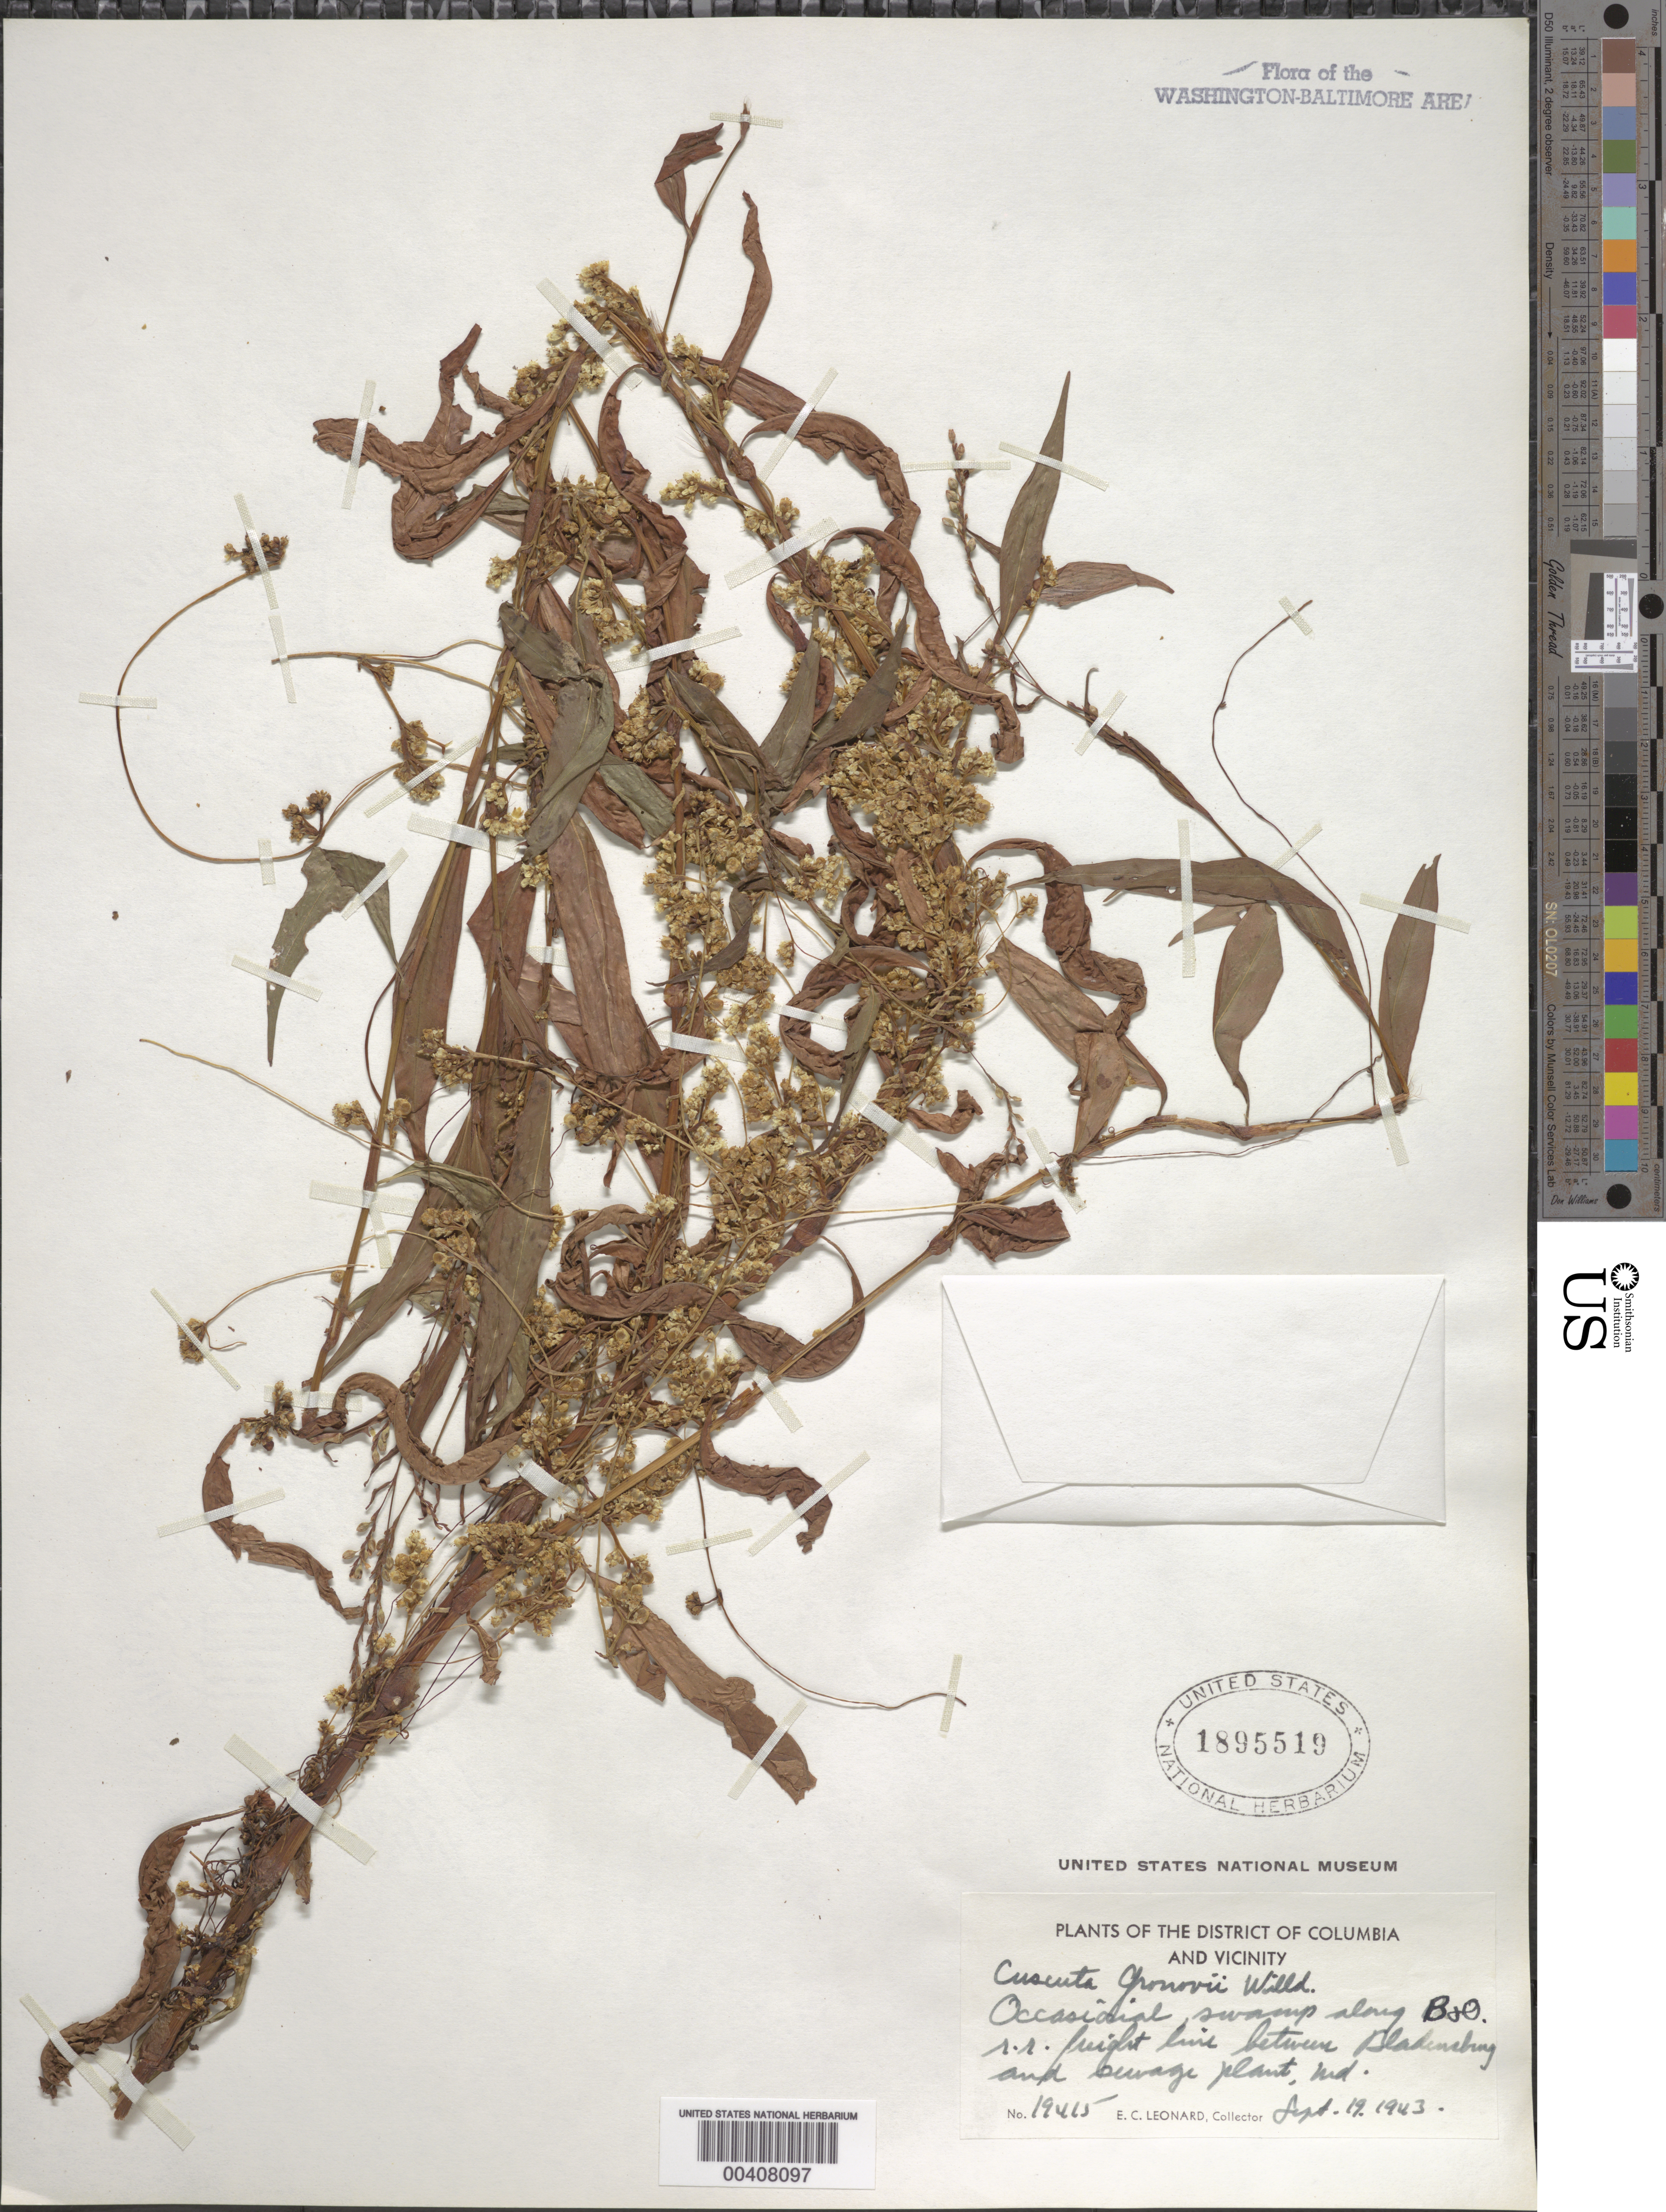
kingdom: Plantae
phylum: Tracheophyta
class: Magnoliopsida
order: Solanales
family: Convolvulaceae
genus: Cuscuta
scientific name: Cuscuta gronovii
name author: Willd. ex Schult.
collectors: E. C. Leonard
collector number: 19415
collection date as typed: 19 Sep 1943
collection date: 1943-09-19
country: United States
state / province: Maryland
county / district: Prince George's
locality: B & O R.R., Freight Line between Bladensburg and Sewage Plant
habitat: Swamp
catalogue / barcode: US 1895519